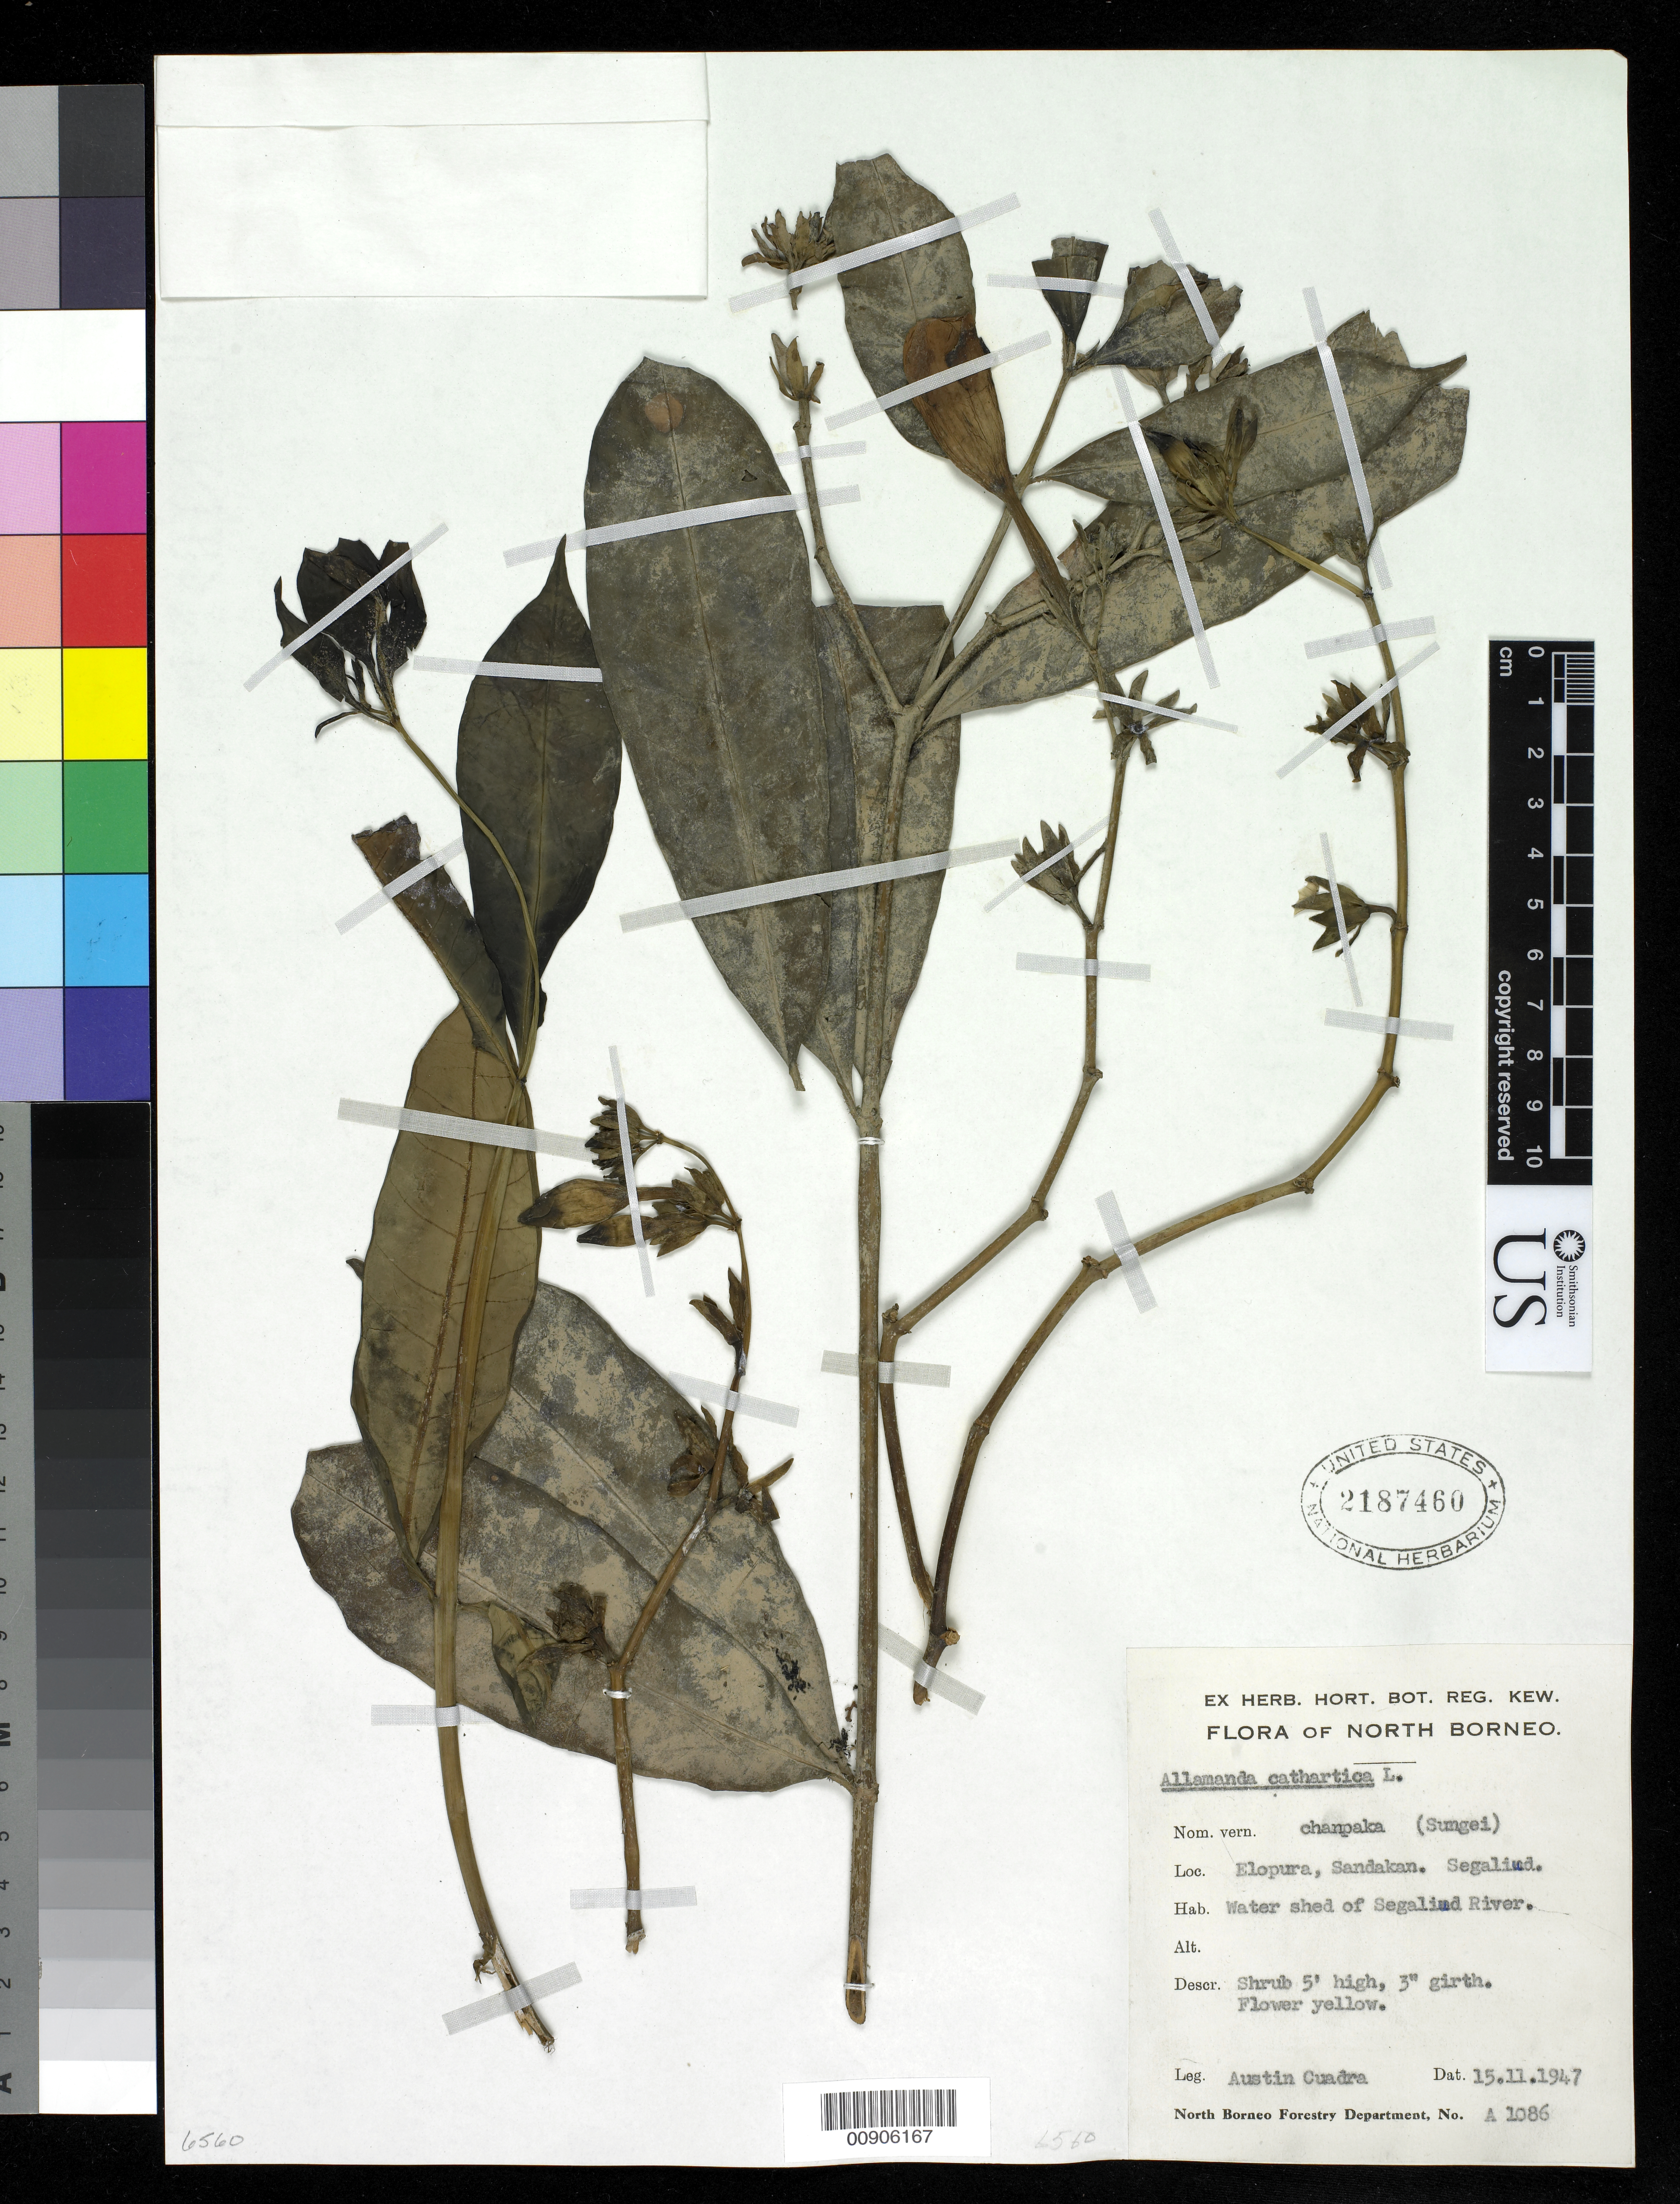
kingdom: Plantae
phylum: Tracheophyta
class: Magnoliopsida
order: Gentianales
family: Apocynaceae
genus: Allamanda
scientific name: Allamanda cathartica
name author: L.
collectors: A. Cuadra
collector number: A 1086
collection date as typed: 15 Nov 1947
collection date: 1947-11-15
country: Indonesia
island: Borneo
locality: Elopura, Sandakan. Sagaliud.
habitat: Water shed of Segaliud River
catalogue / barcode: US 2187460